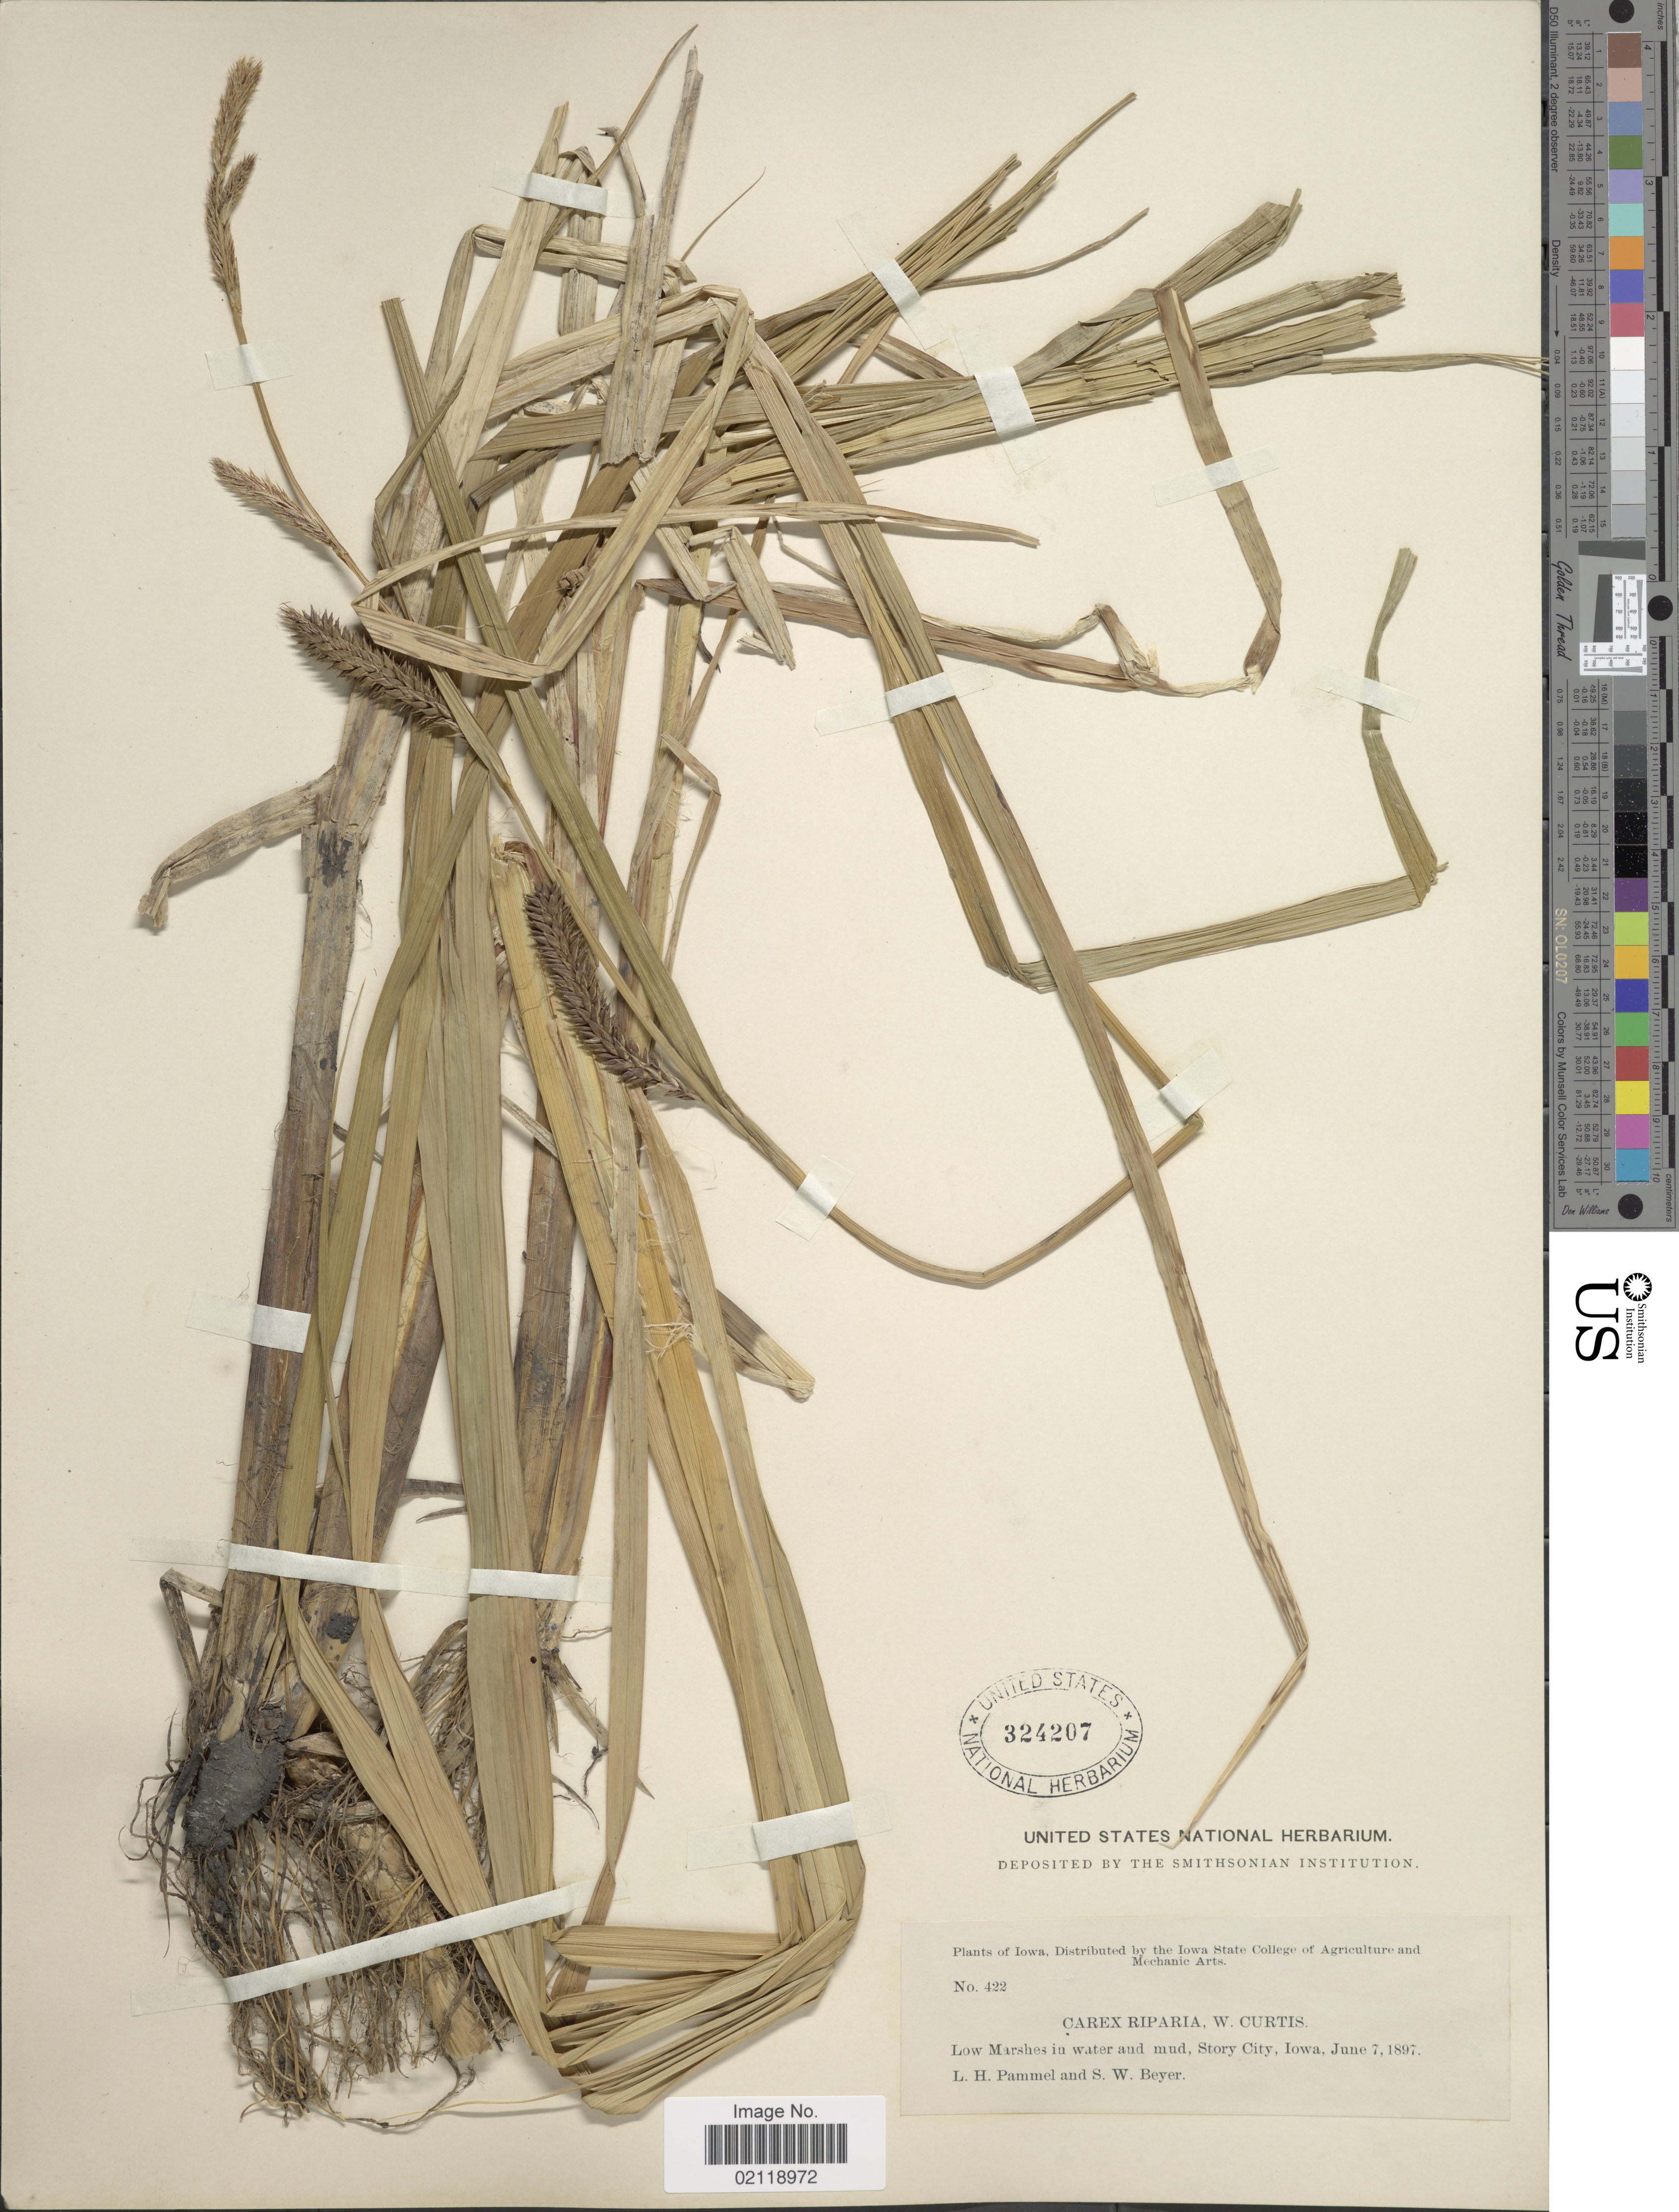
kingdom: Plantae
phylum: Tracheophyta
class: Liliopsida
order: Poales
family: Cyperaceae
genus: Carex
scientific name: Carex lacustris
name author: Willd.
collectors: L. Pammel & S. W. Beyer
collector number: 422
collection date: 1897-06-07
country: United States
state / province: Iowa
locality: Low marshes in water and mud, Story City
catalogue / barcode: US 324207